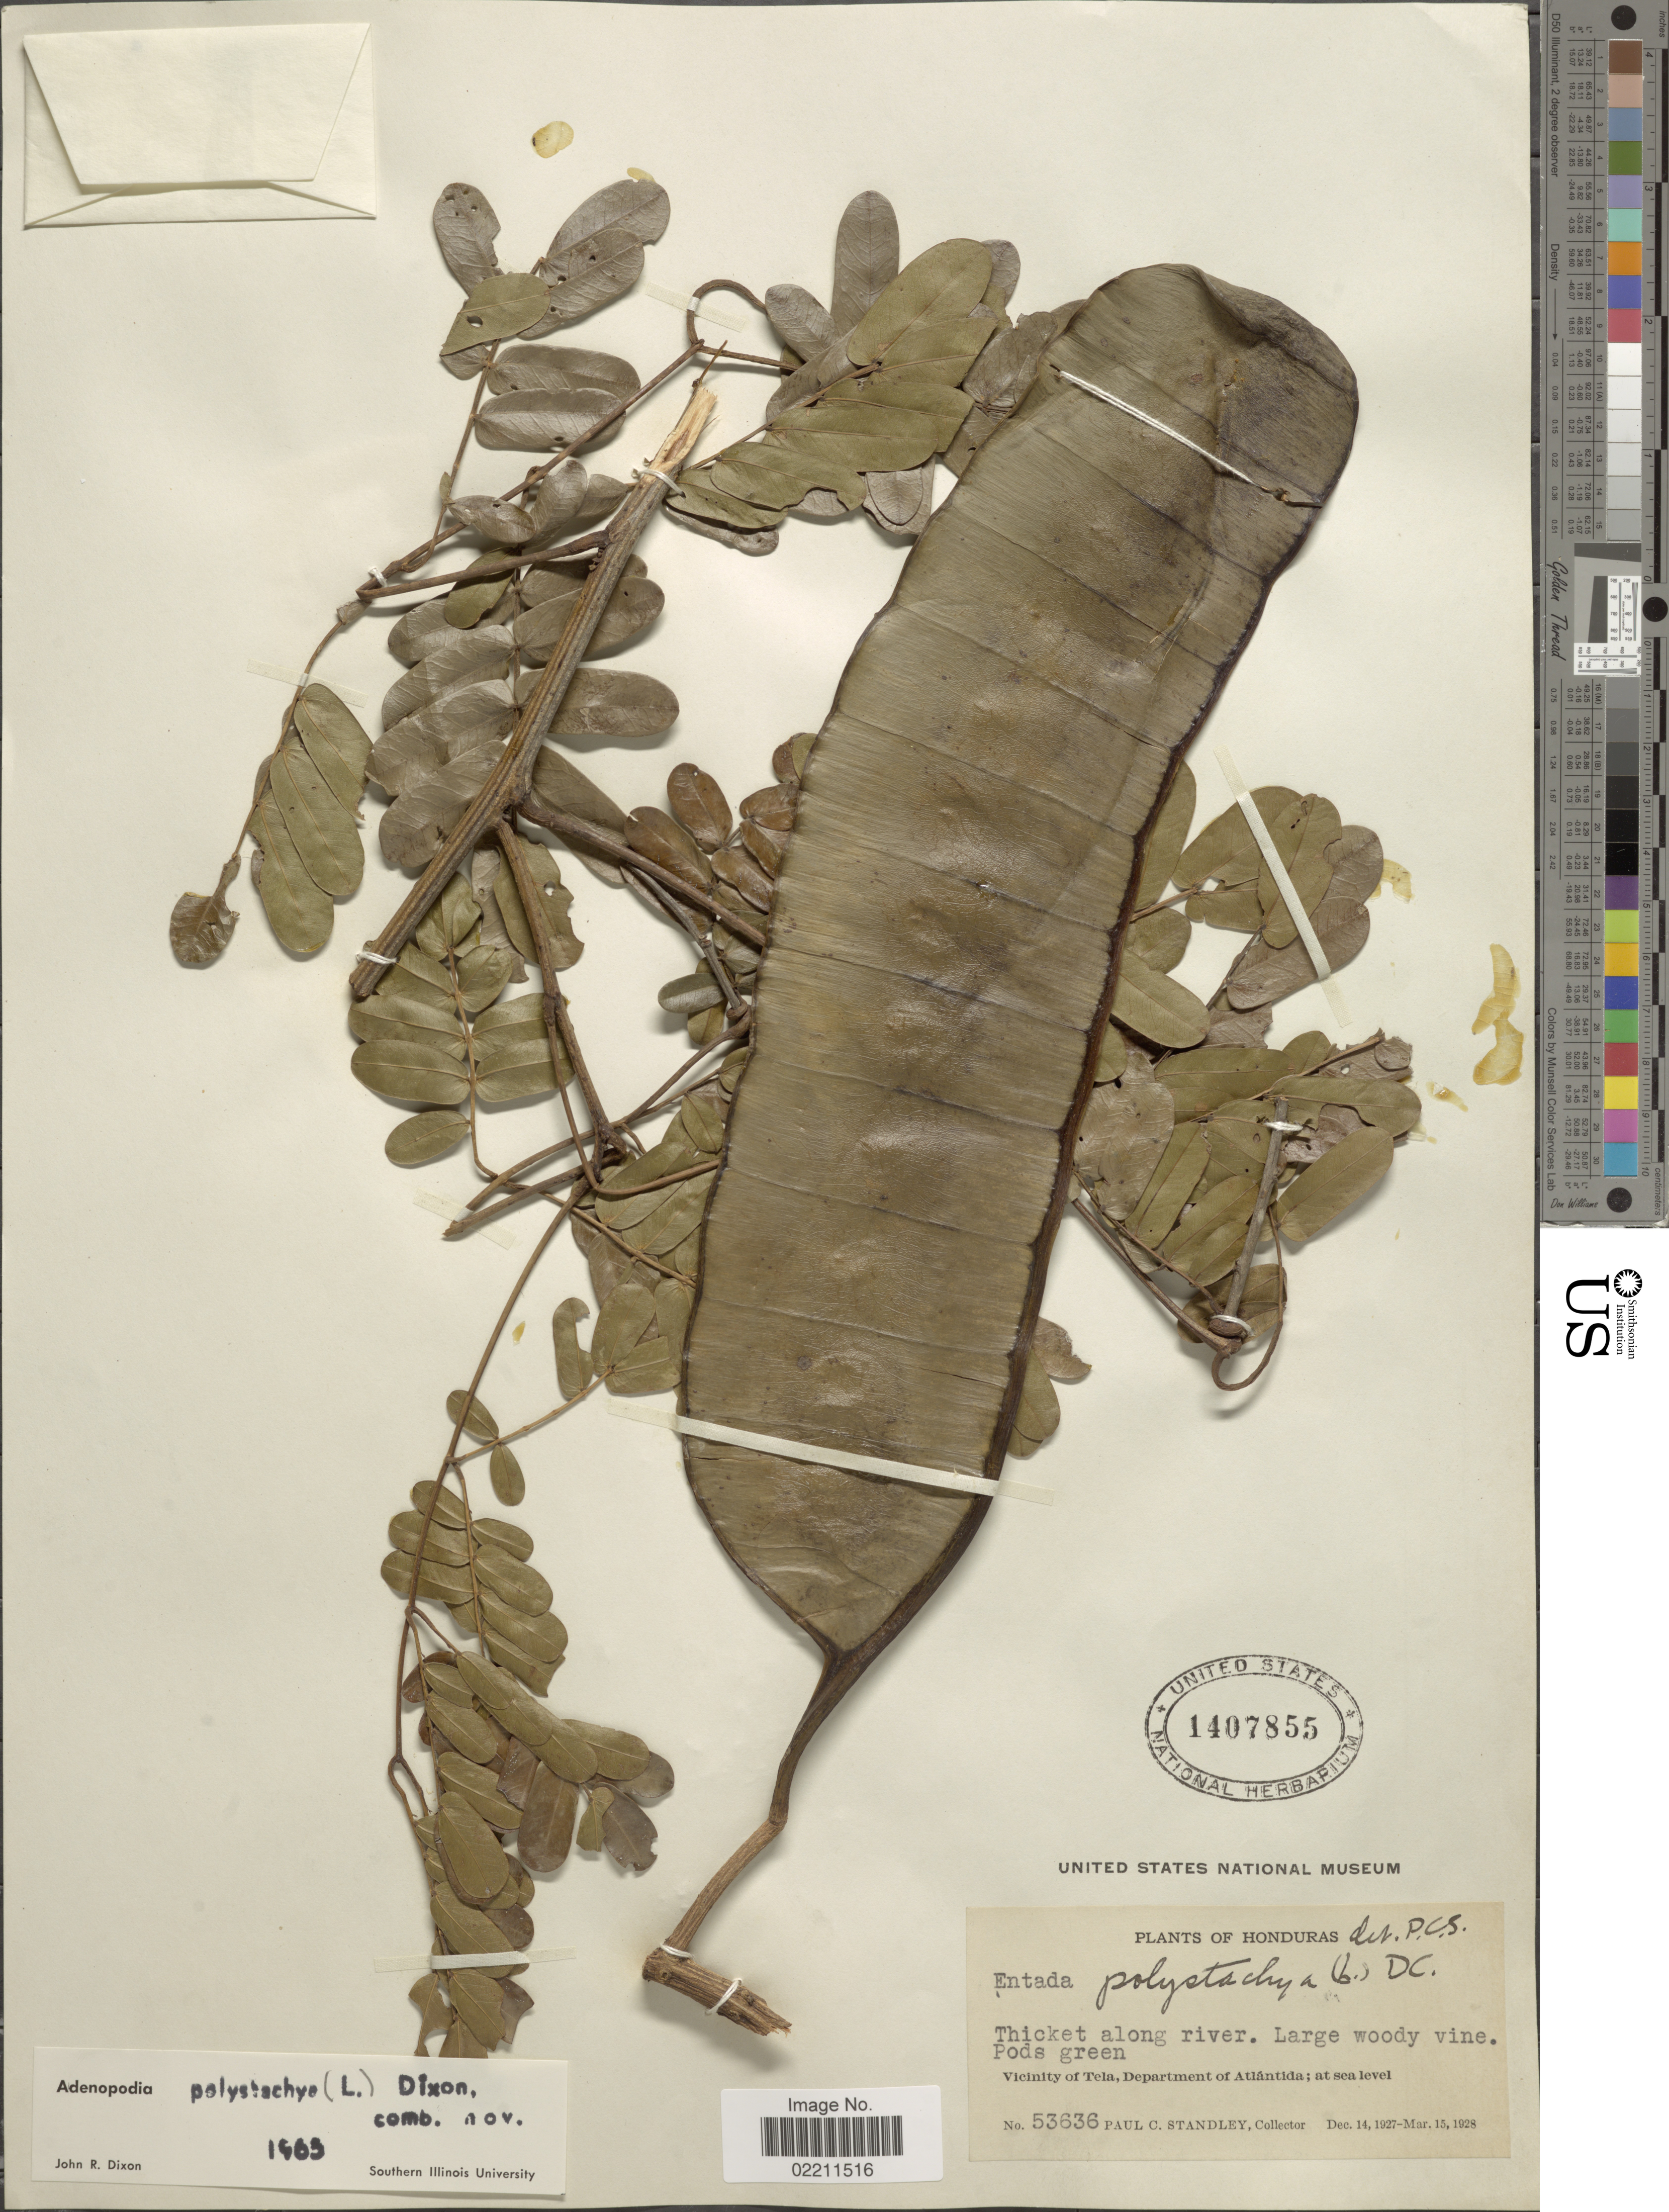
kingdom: Plantae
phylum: Tracheophyta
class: Magnoliopsida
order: Fabales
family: Fabaceae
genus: Entada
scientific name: Entada polystachya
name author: (L.) DC.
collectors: P. C. Standley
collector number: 53636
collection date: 1927-12-14/1928-03-15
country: Honduras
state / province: Atlántida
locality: Thicket along river. Vicinity of Tela, Department of Atlantida.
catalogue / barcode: US 1407855